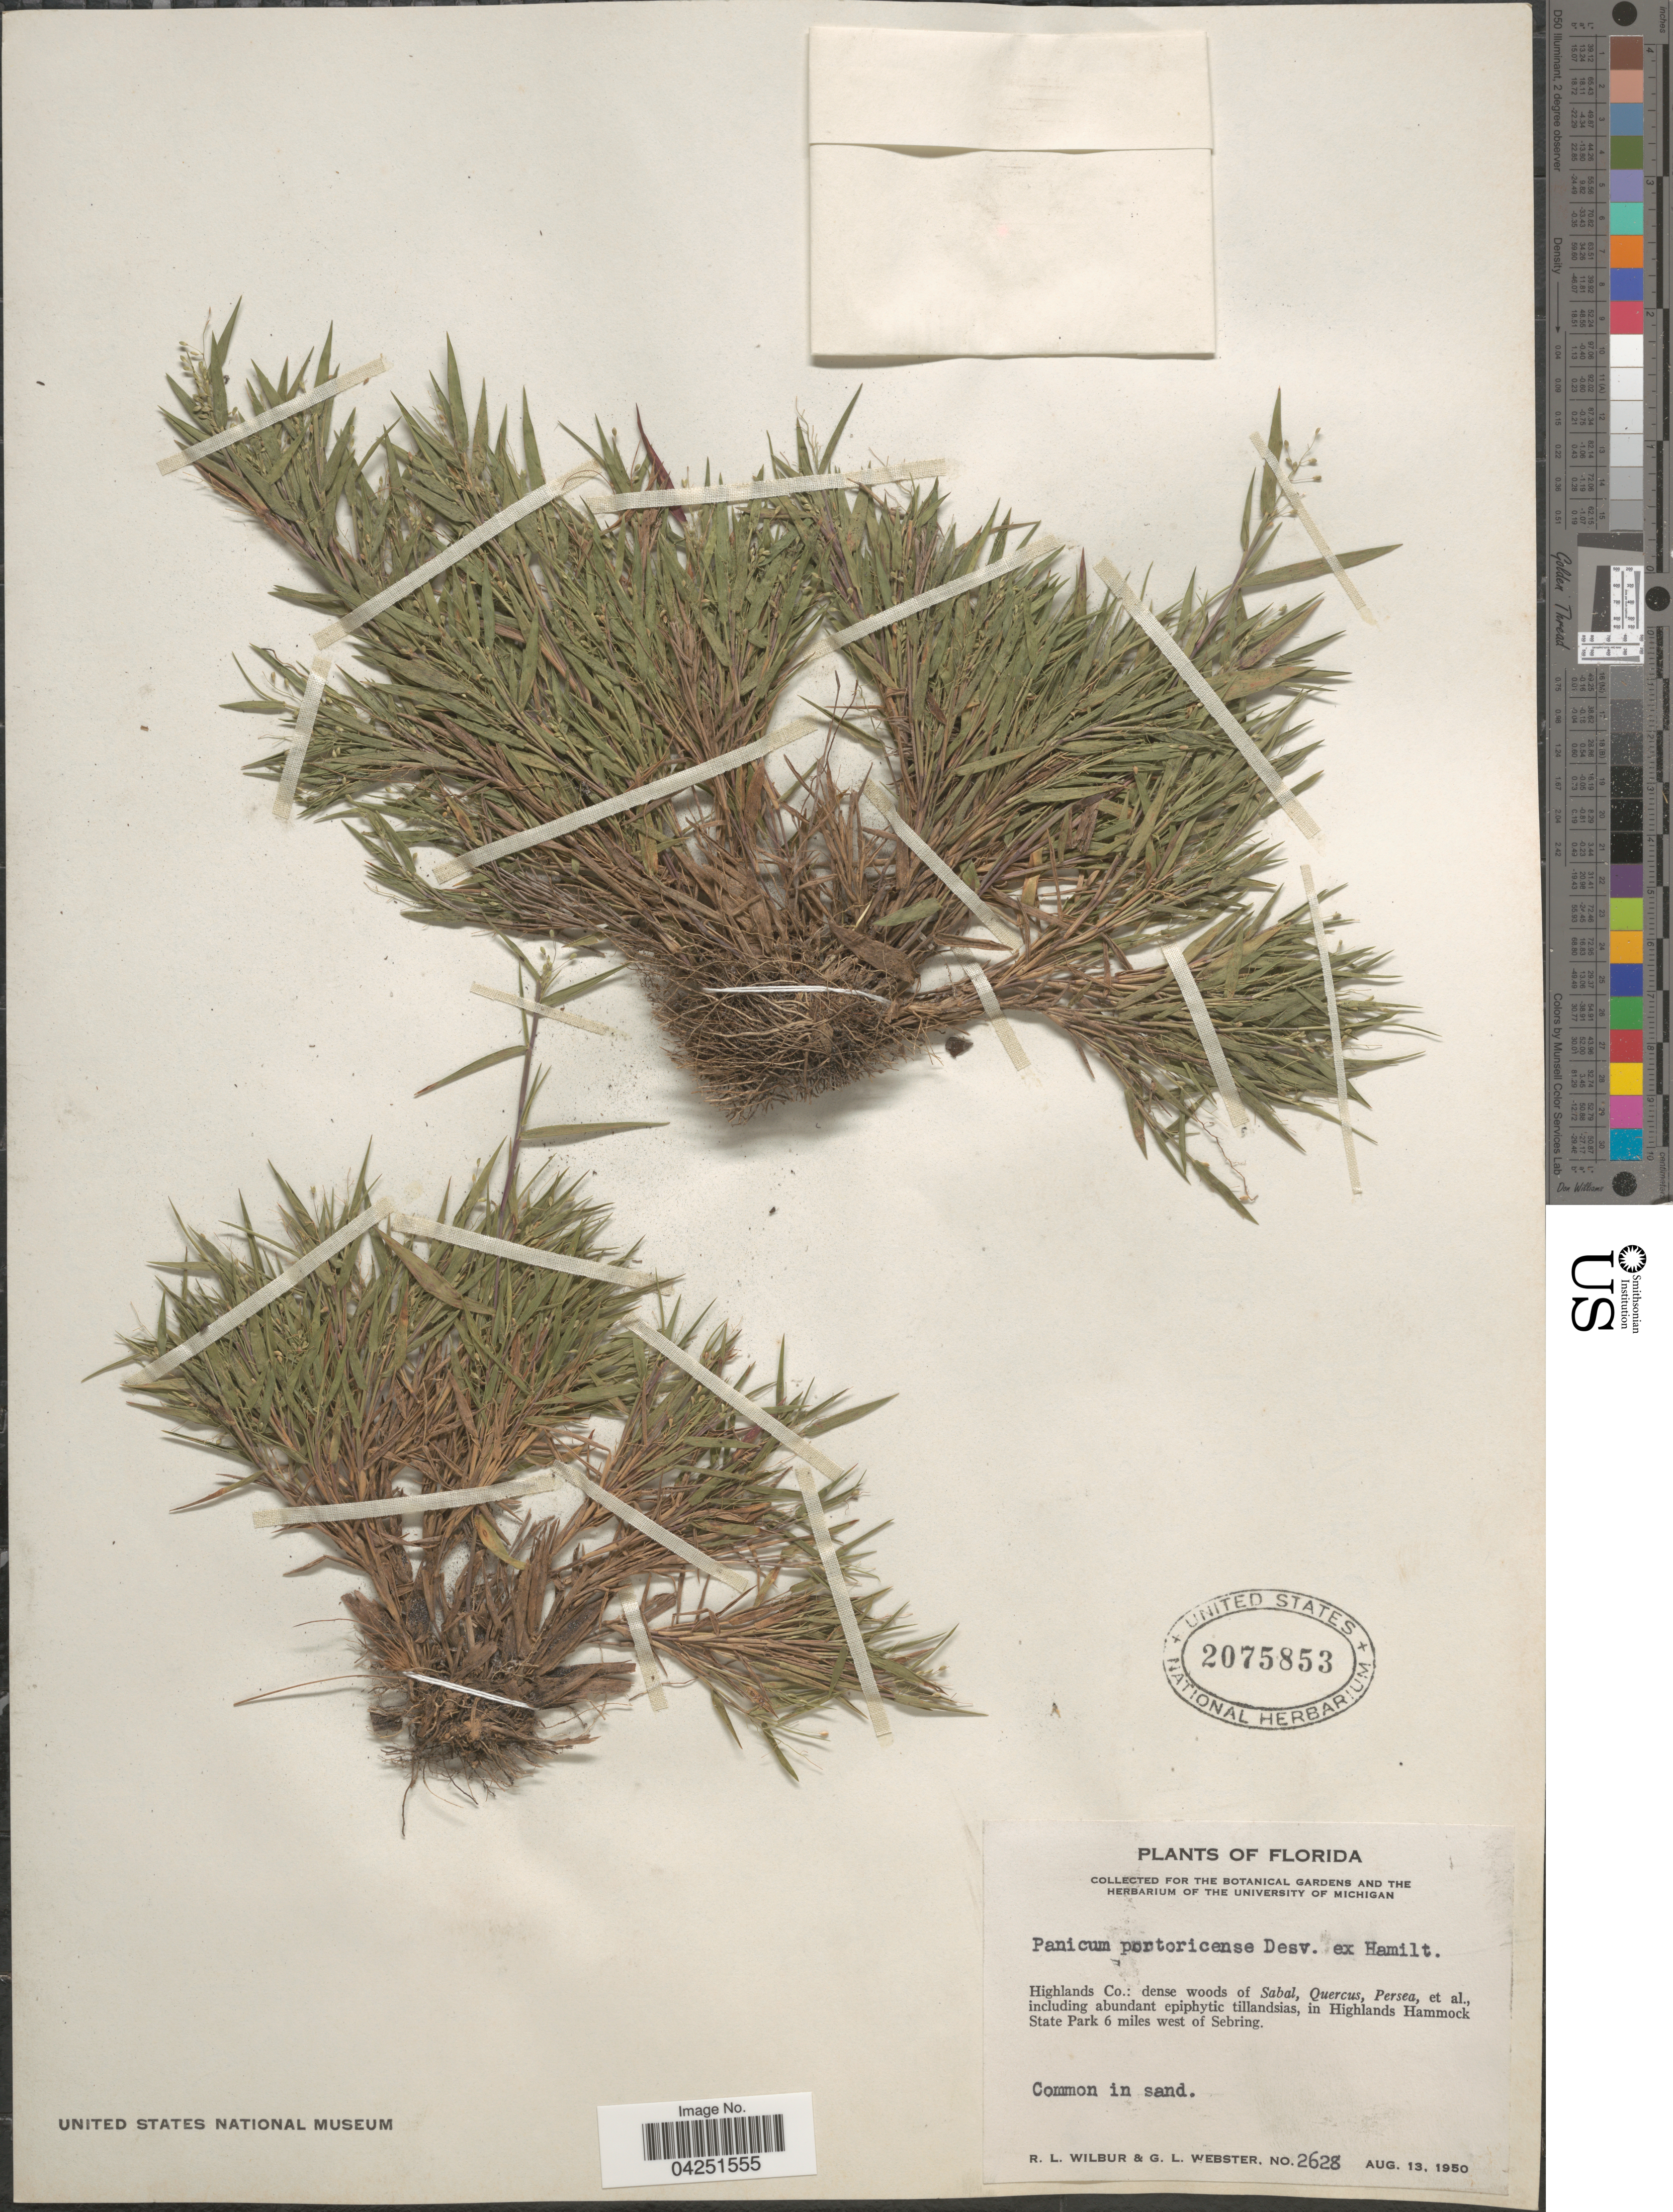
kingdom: Plantae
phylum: Tracheophyta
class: Liliopsida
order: Poales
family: Poaceae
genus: Dichanthelium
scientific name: Dichanthelium acuminatum var. acuminatum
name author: (Sw.) Gould & C.A. Clark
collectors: R. L. Wilbur & G. L. Webster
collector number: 2628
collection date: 1950-08-13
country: United States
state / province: Florida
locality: Highlands Co.: dense woods of Sabal, Quercus, Persea. In Highlands Hammock State Park 6 miles west of Sebring. Common in sand.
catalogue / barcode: US 2075853